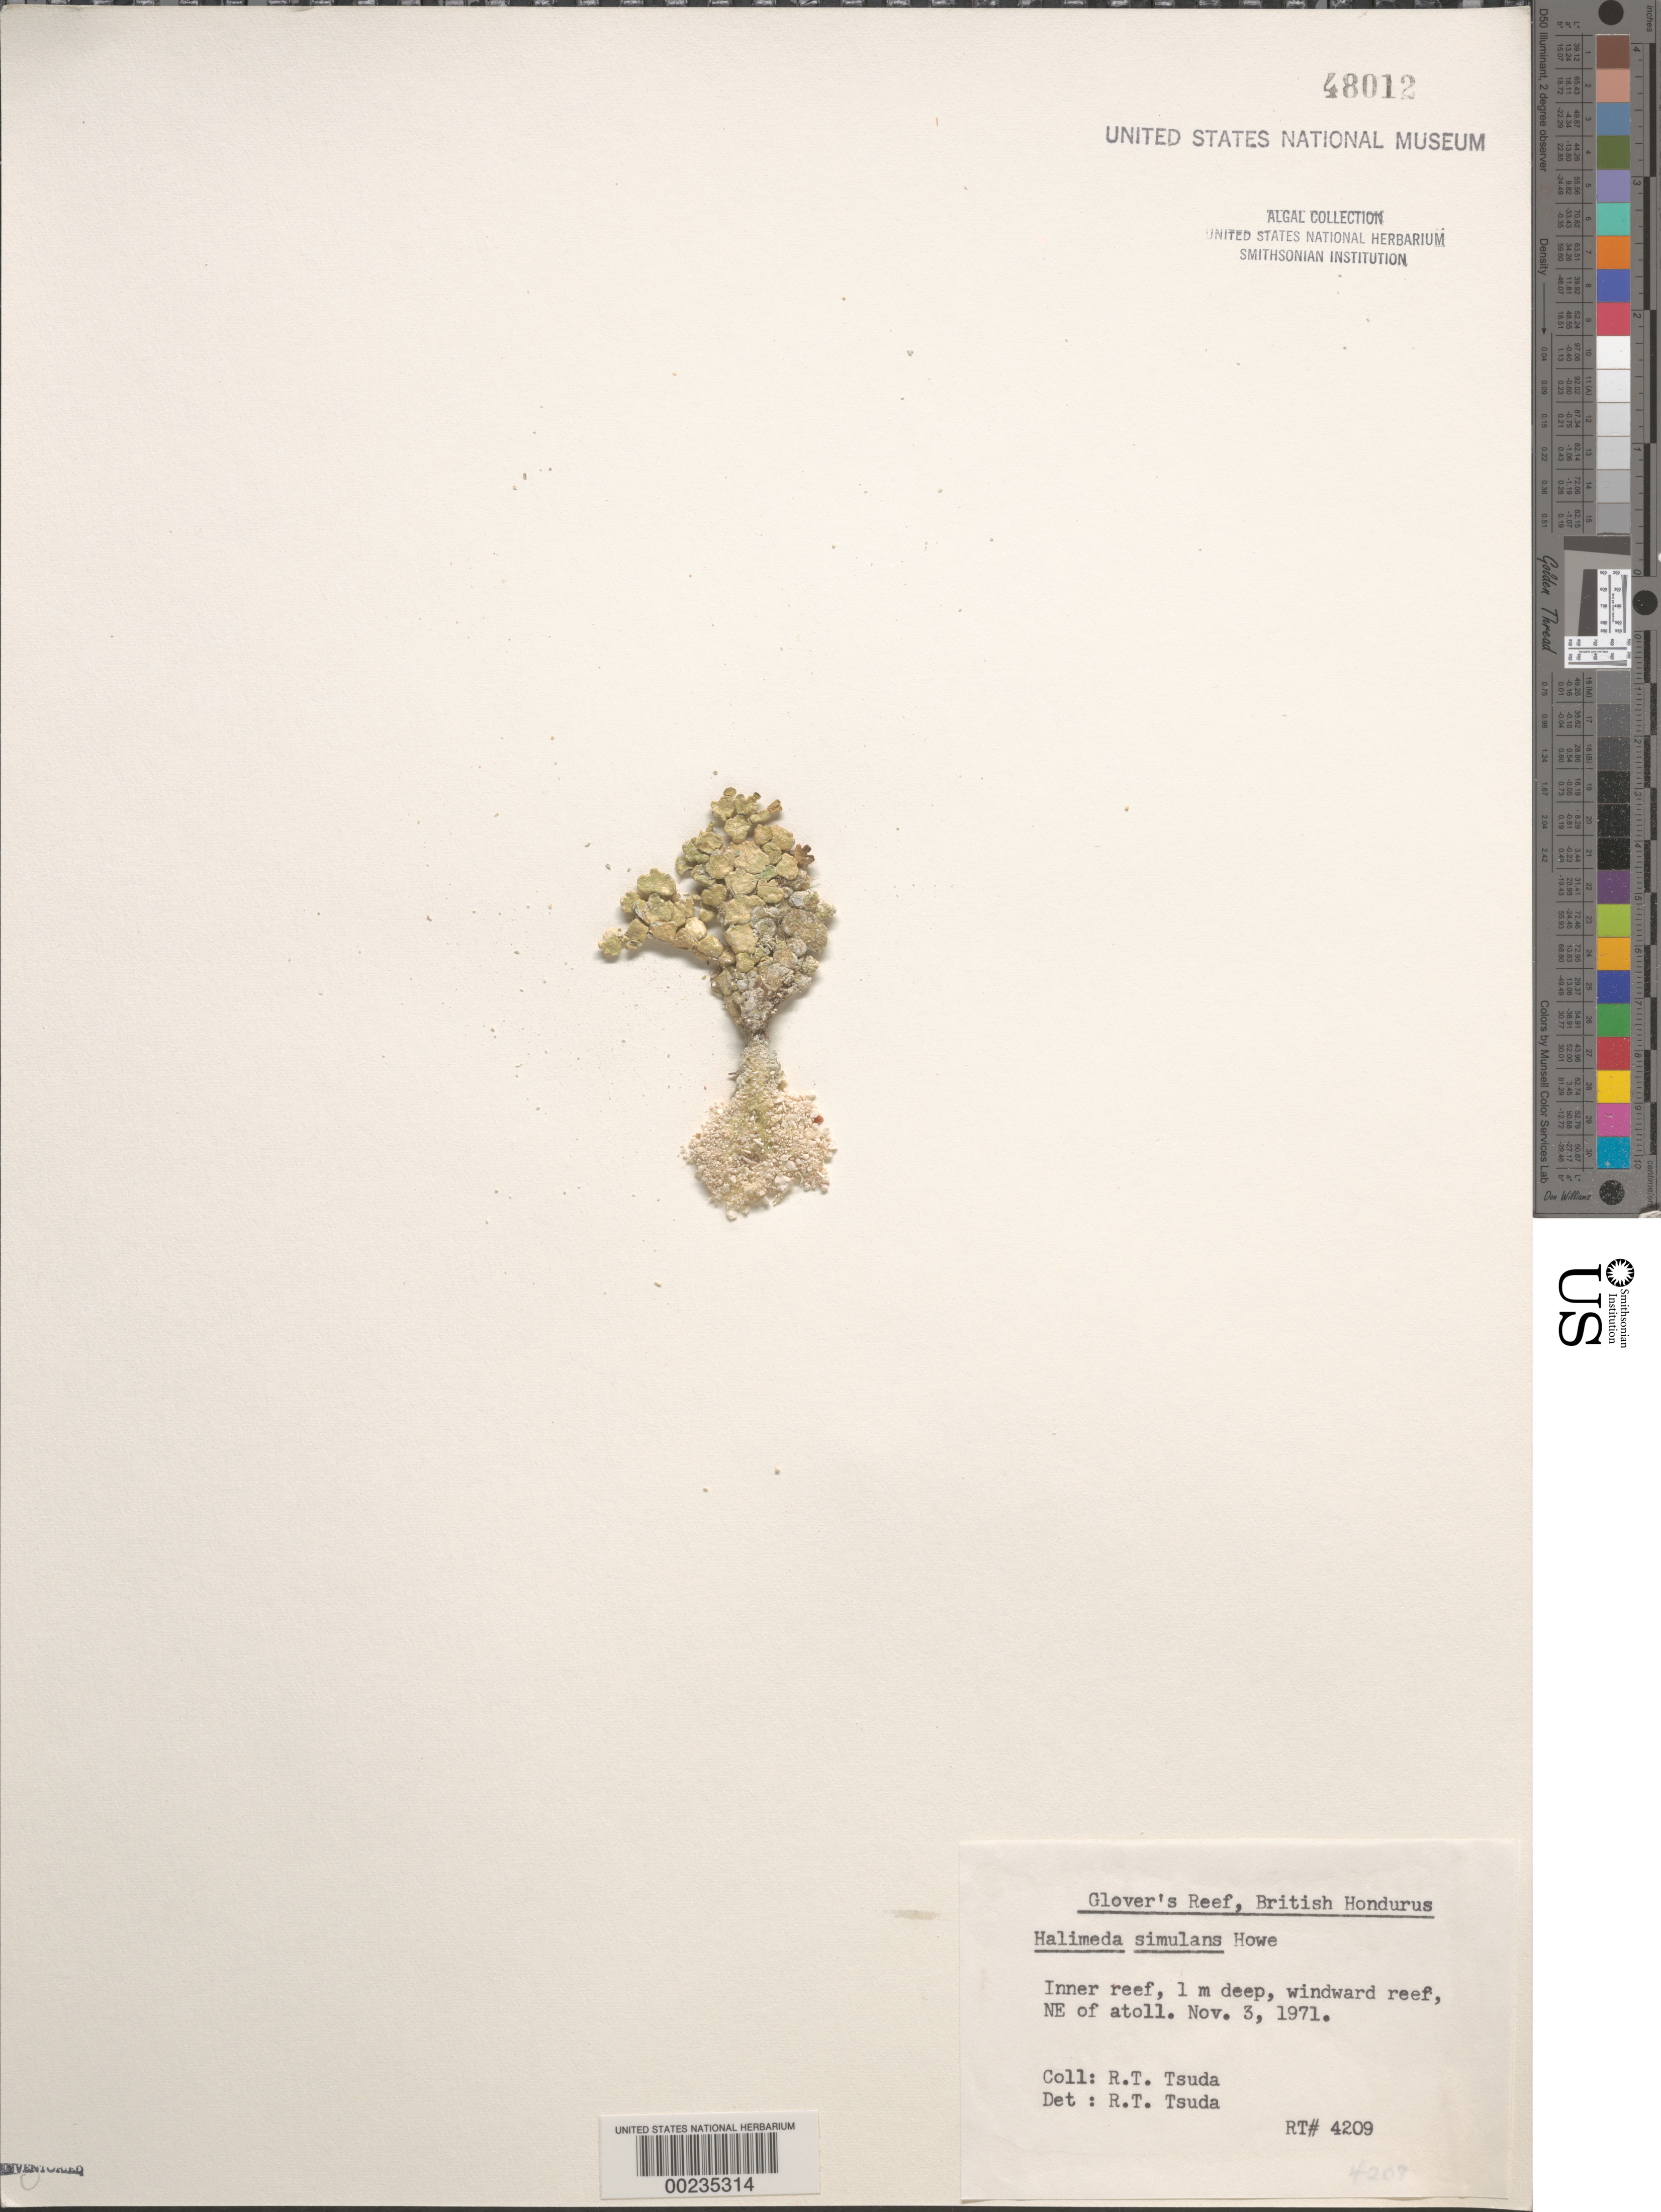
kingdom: Plantae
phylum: Chlorophyta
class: Ulvophyceae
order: Bryopsidales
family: Halimedaceae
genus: Halimeda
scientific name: Halimeda simulans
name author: M. Howe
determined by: Tsuda, R. T.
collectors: R. Tsuda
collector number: Rt 4209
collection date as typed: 03 Nov 1971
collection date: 1971-11-03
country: Belize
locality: Glover's Reef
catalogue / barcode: US 48012